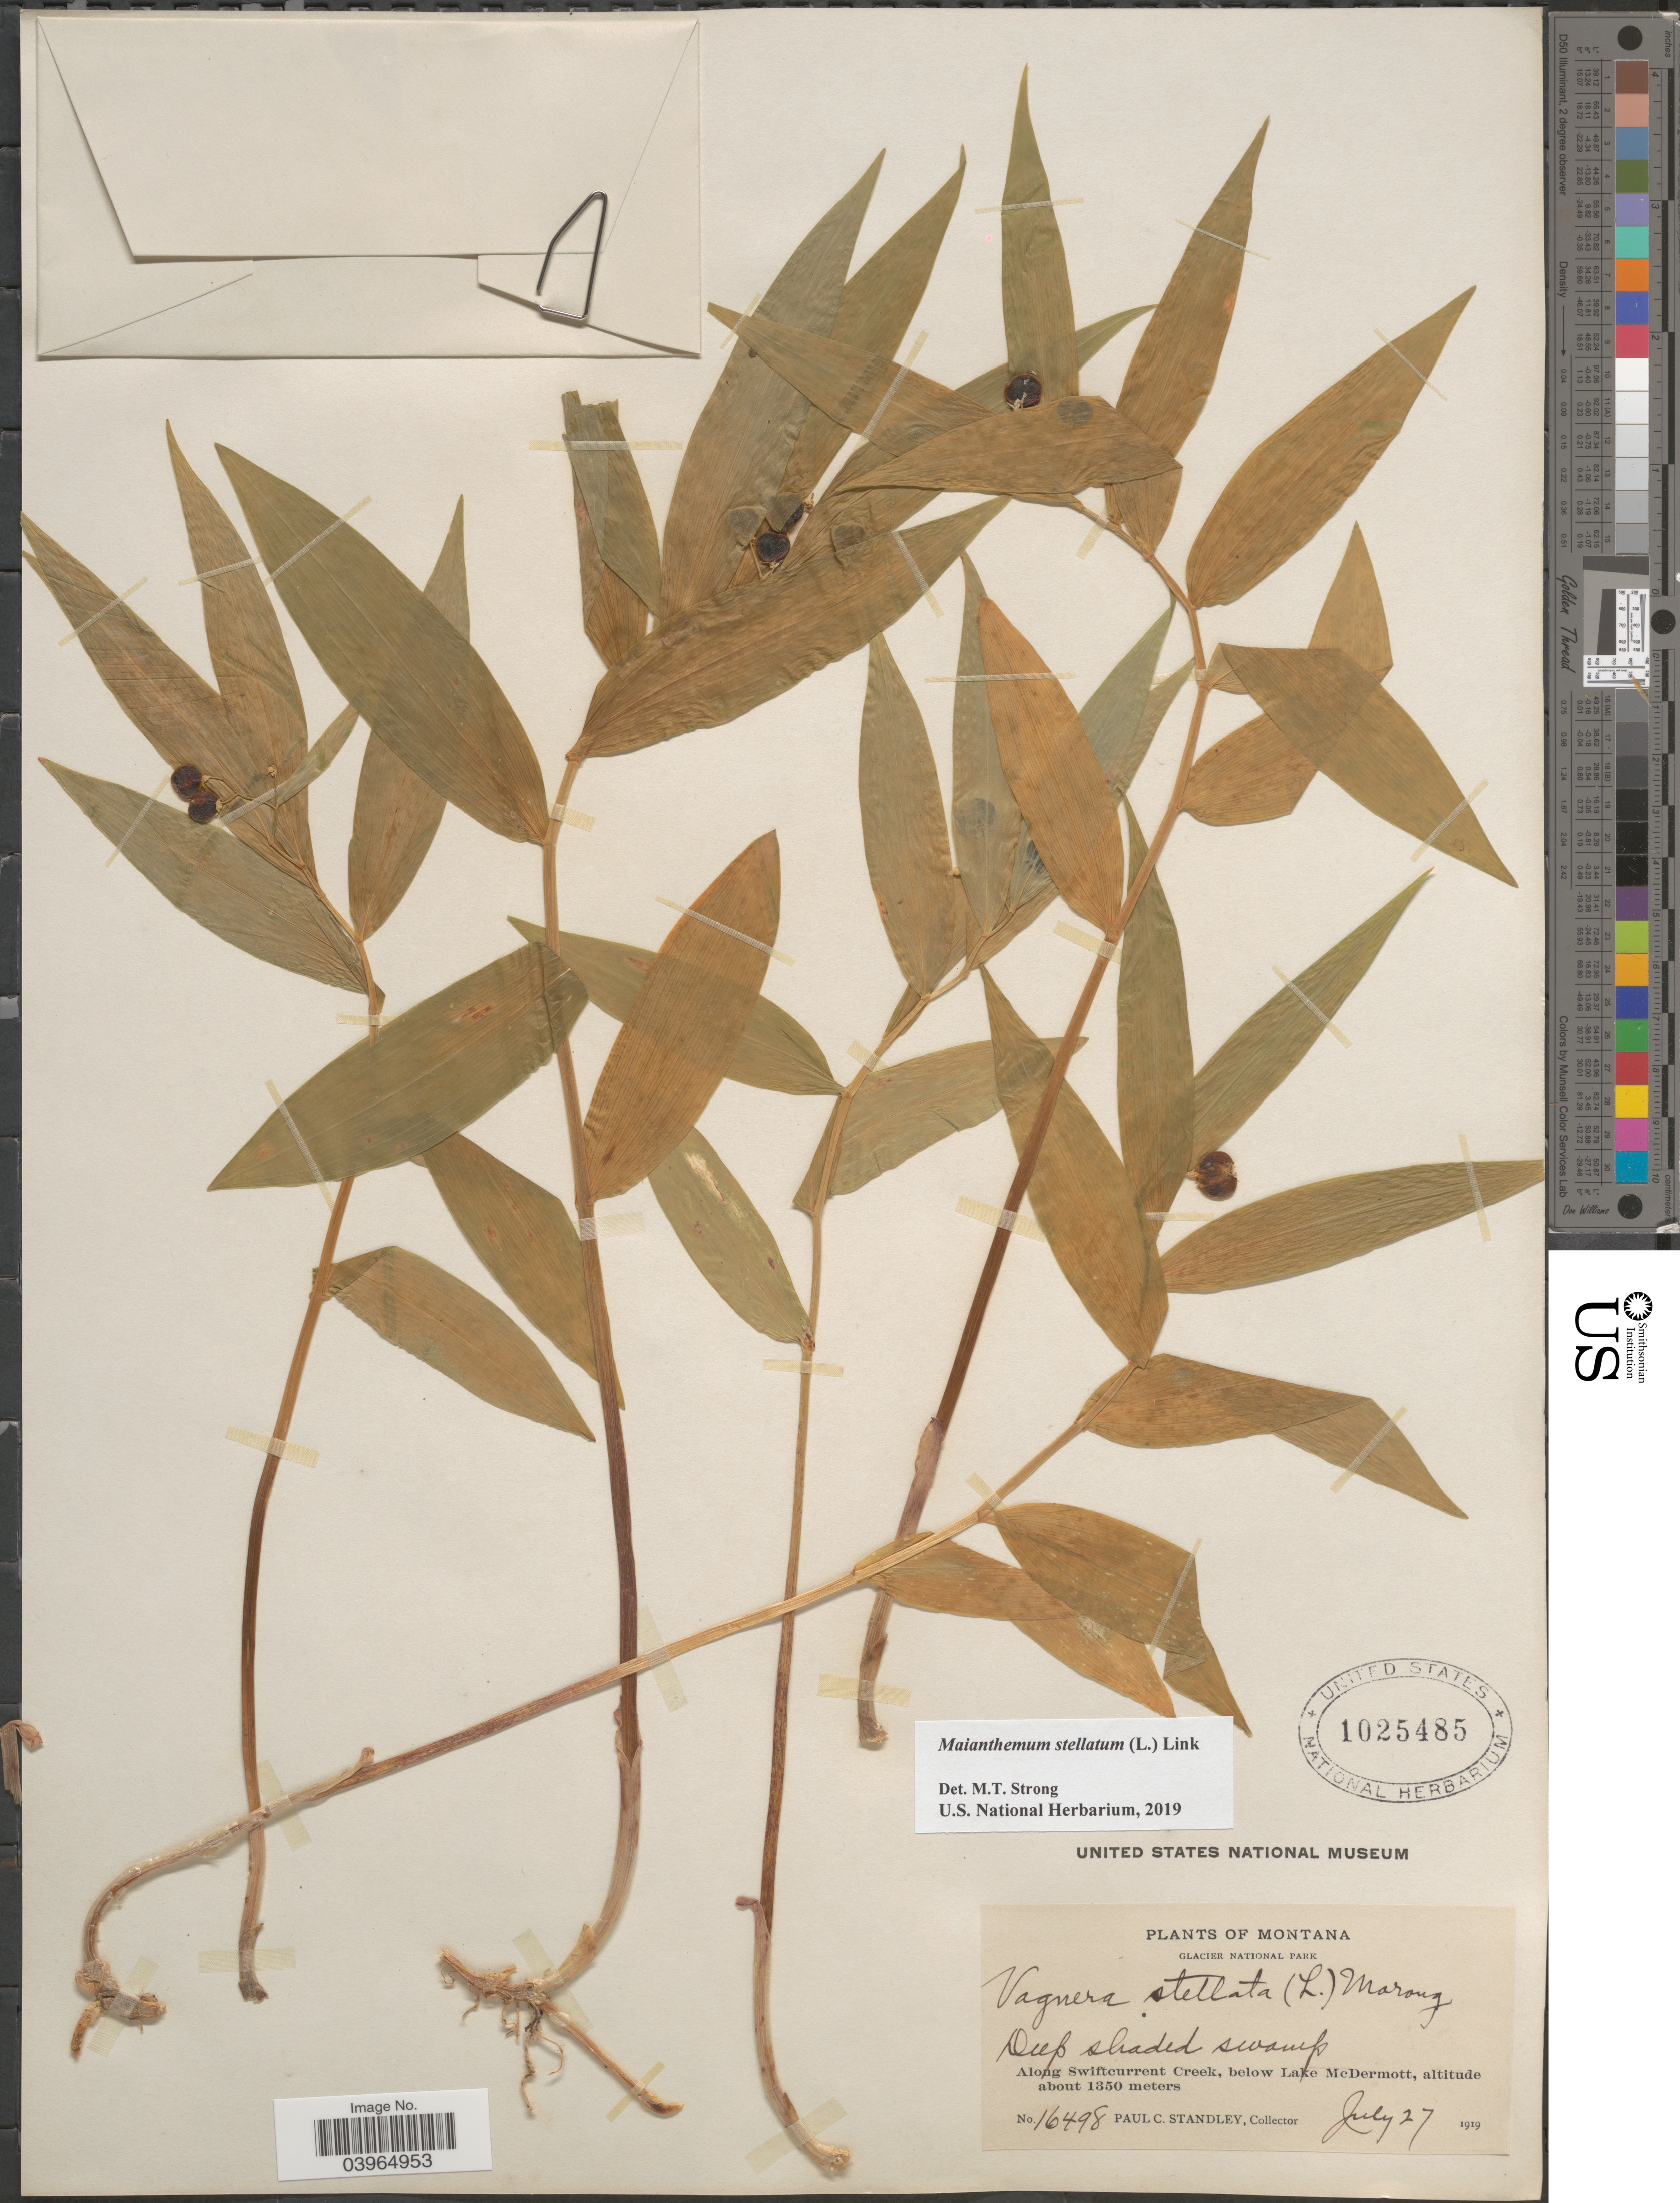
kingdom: Plantae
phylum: Tracheophyta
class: Liliopsida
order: Asparagales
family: Asparagaceae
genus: Maianthemum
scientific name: Maianthemum stellatum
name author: (L.) Link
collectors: P. C. Standley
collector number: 16498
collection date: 1919-07-27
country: United States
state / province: Montana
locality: Glacier National Park. Along Swiftcurrent Creek, below Lake McDermott.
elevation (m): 1350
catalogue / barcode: US 1025485